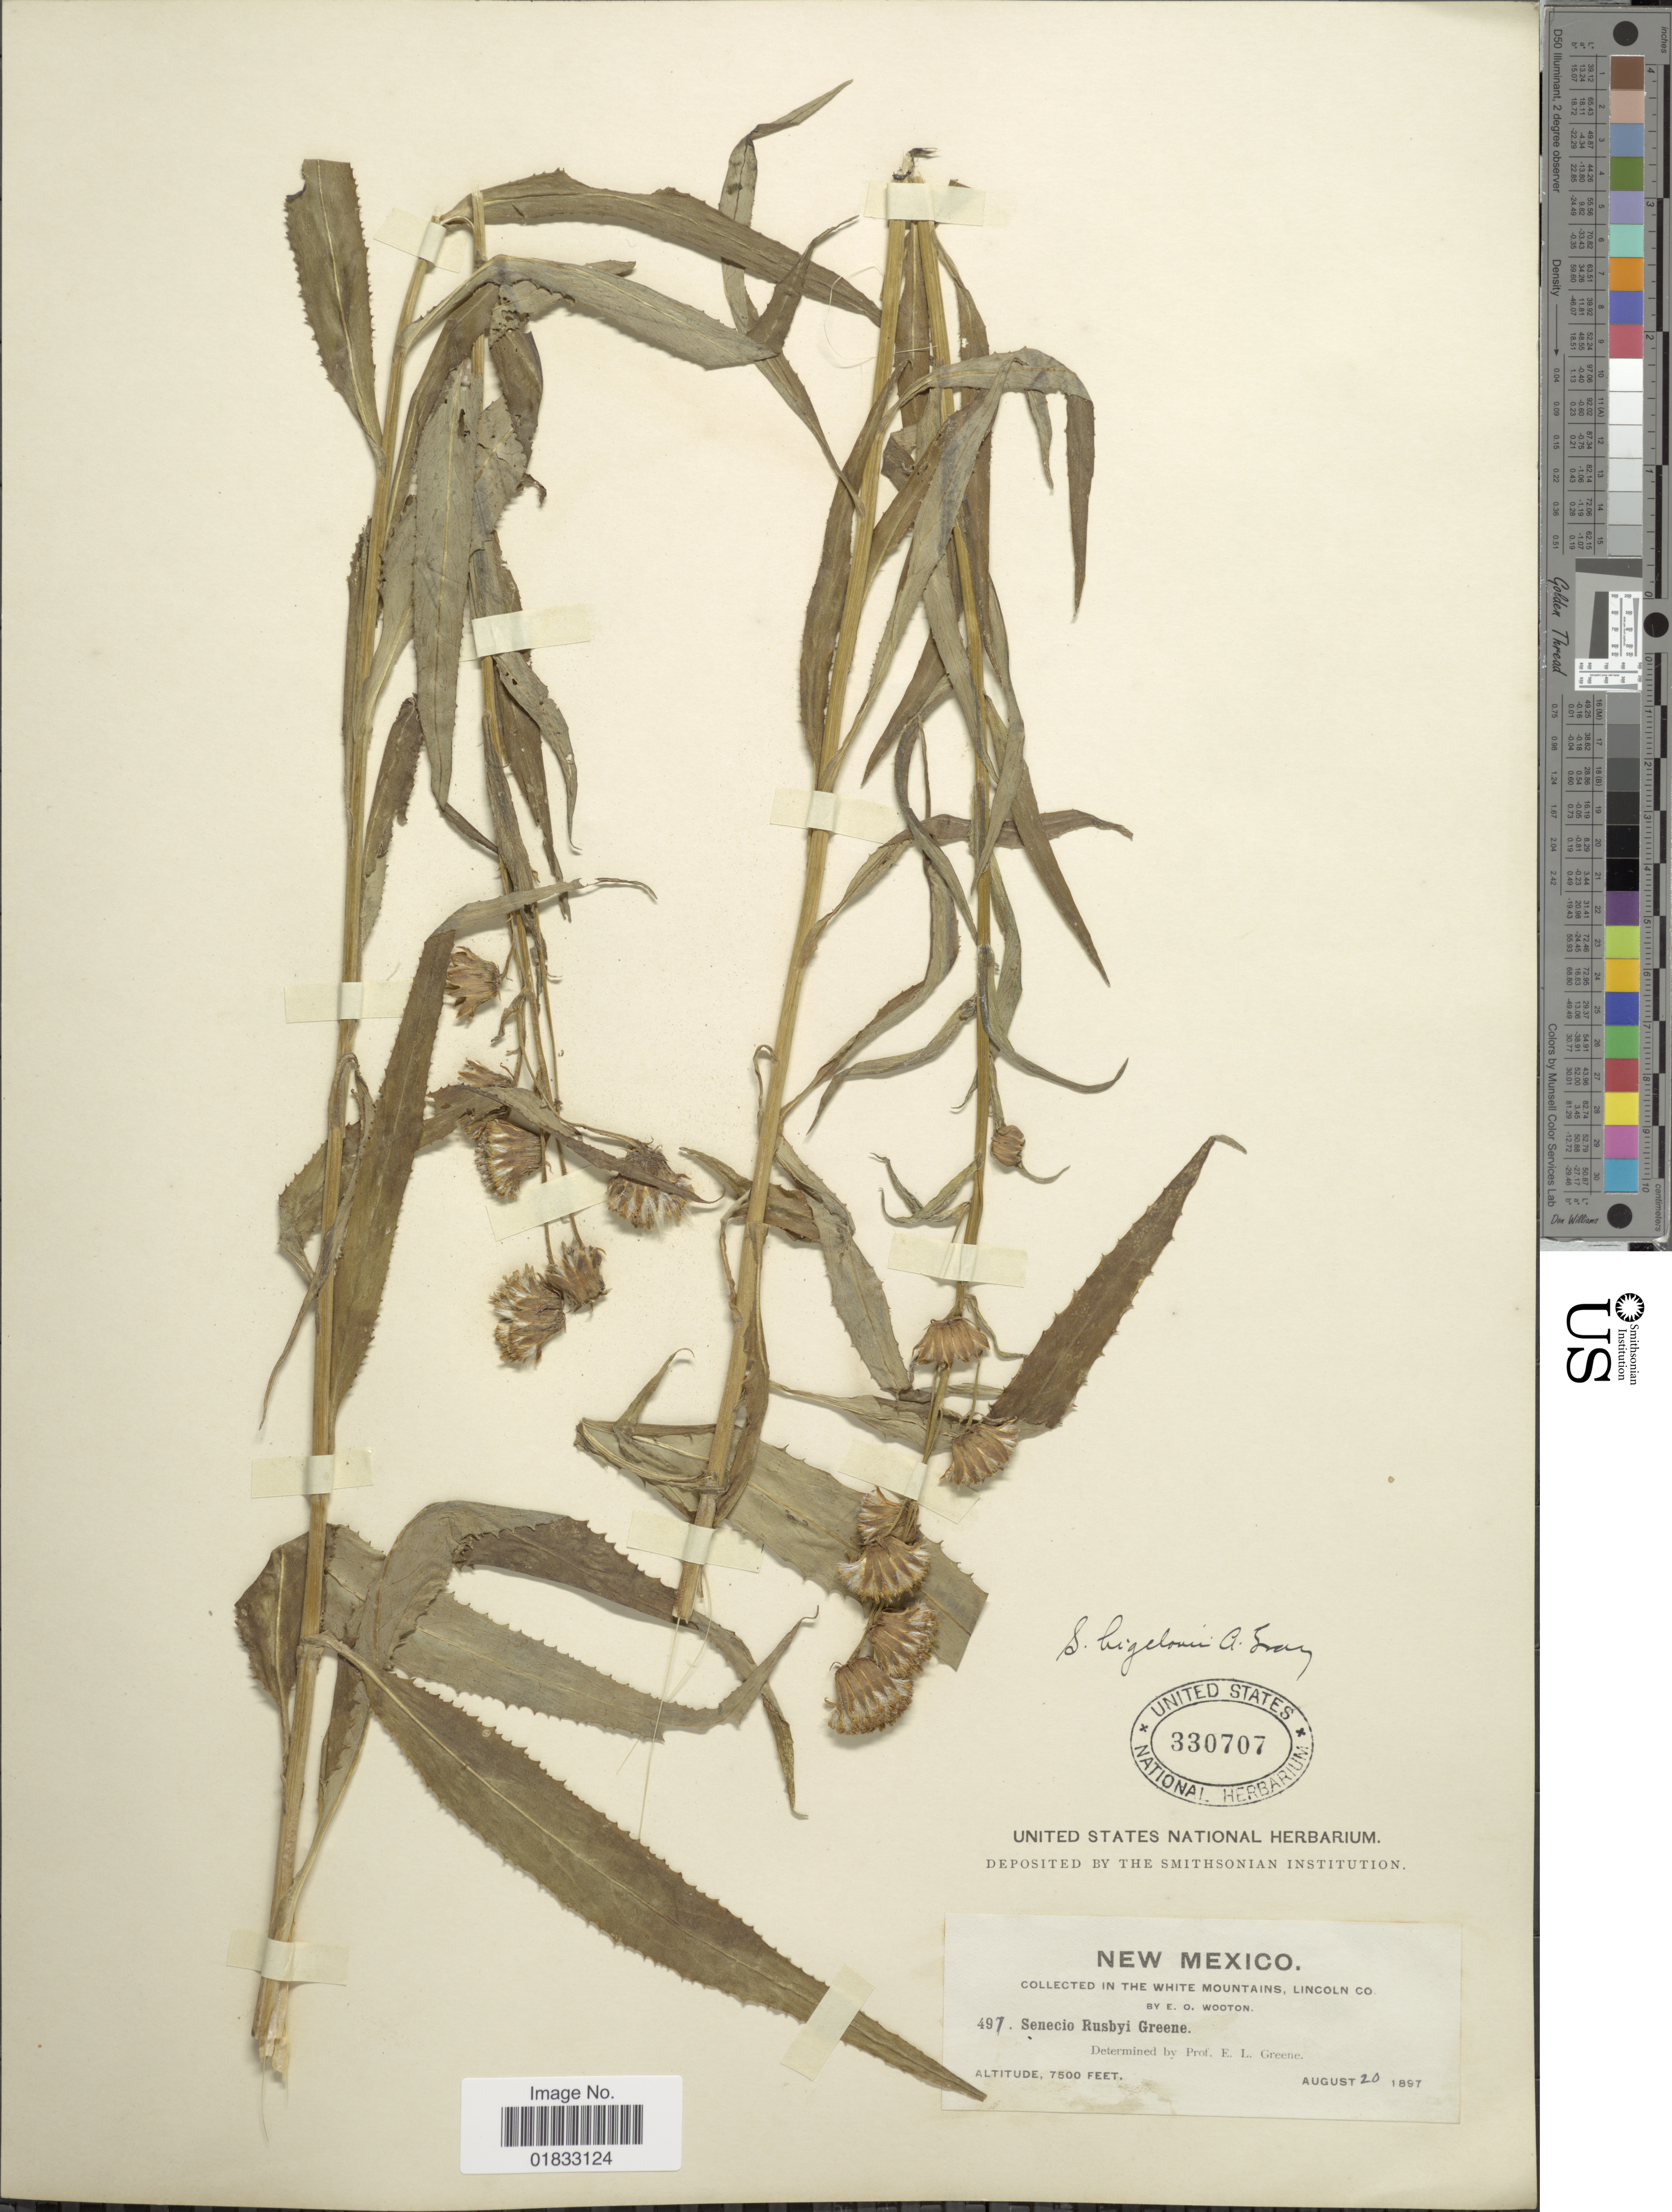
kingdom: Plantae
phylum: Tracheophyta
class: Magnoliopsida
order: Asterales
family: Asteraceae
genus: Senecio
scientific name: Senecio bigelovii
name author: A. Gray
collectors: E. O. Wooton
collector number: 491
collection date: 1897-08-20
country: United States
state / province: New Mexico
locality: White Mountains, Lincoln Co.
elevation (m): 2286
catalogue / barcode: US 330707